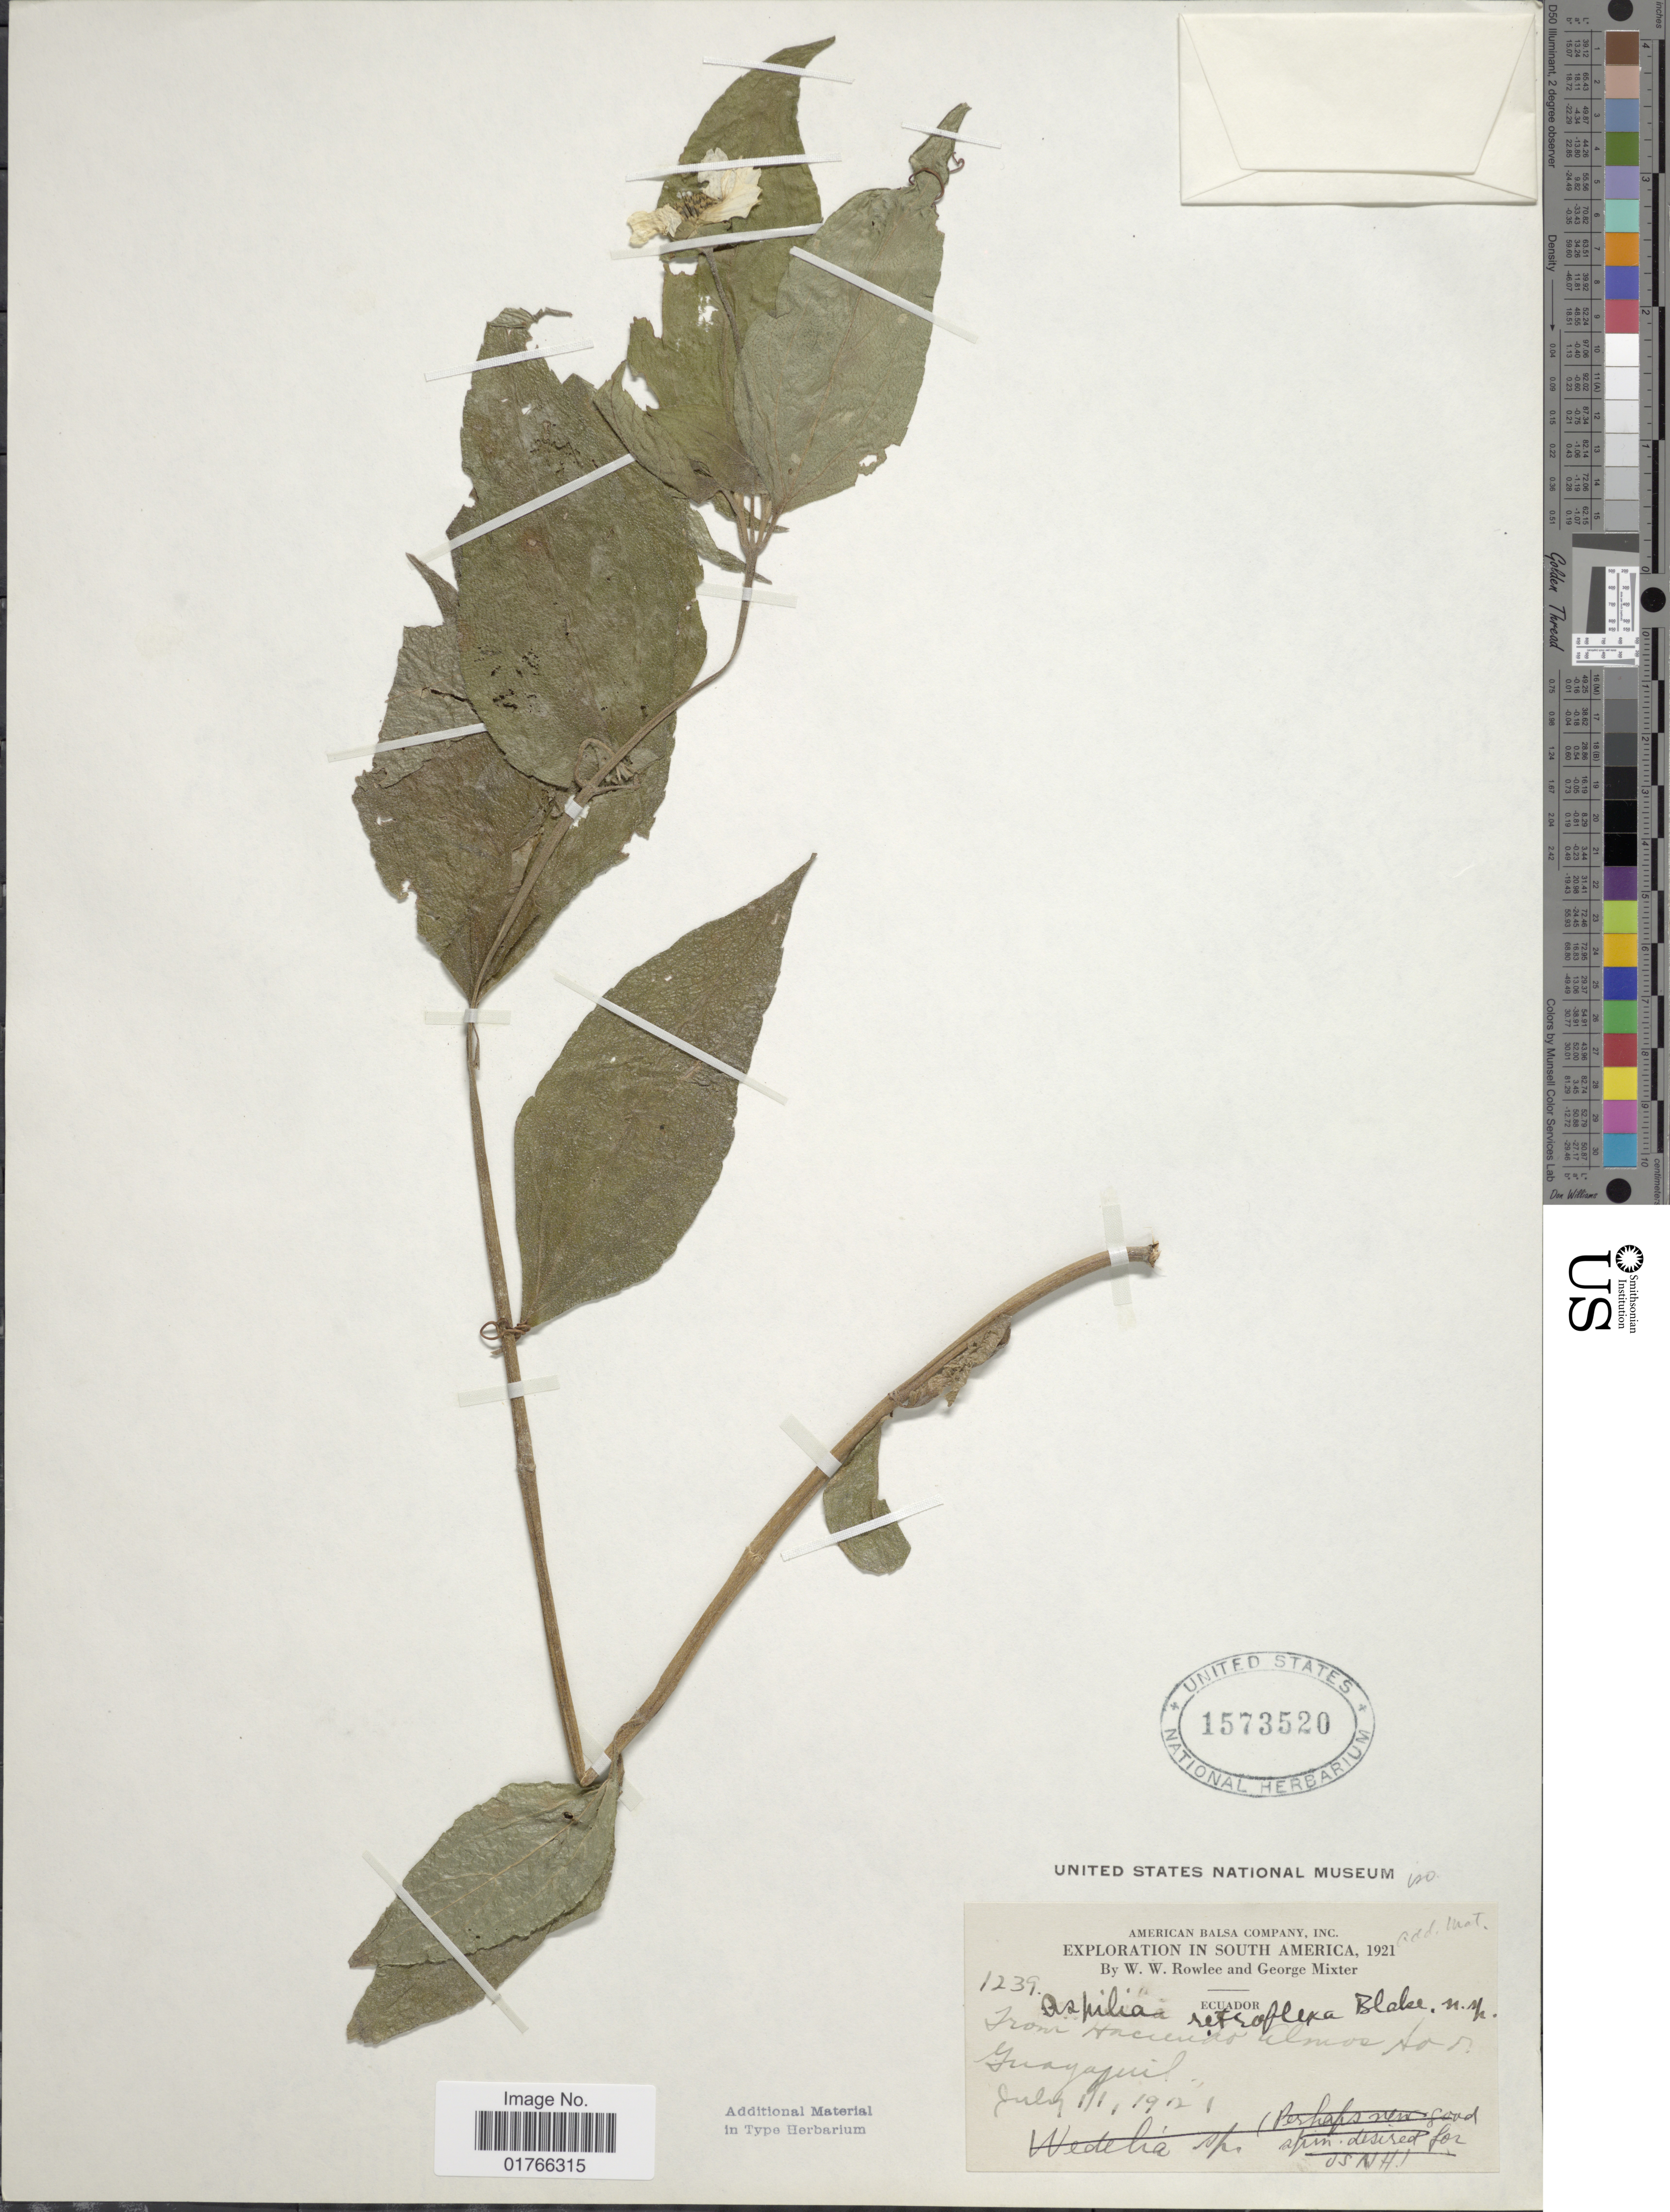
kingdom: Plantae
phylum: Tracheophyta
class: Magnoliopsida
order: Asterales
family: Asteraceae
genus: Elaphandra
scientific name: Elaphandra retroflexa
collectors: W. W. Rowlee & G. Mixter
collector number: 1239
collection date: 1921-07-11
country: Ecuador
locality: South America, from Haciendo Almos Aor [interpreted], Guayaquil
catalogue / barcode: US 1573520